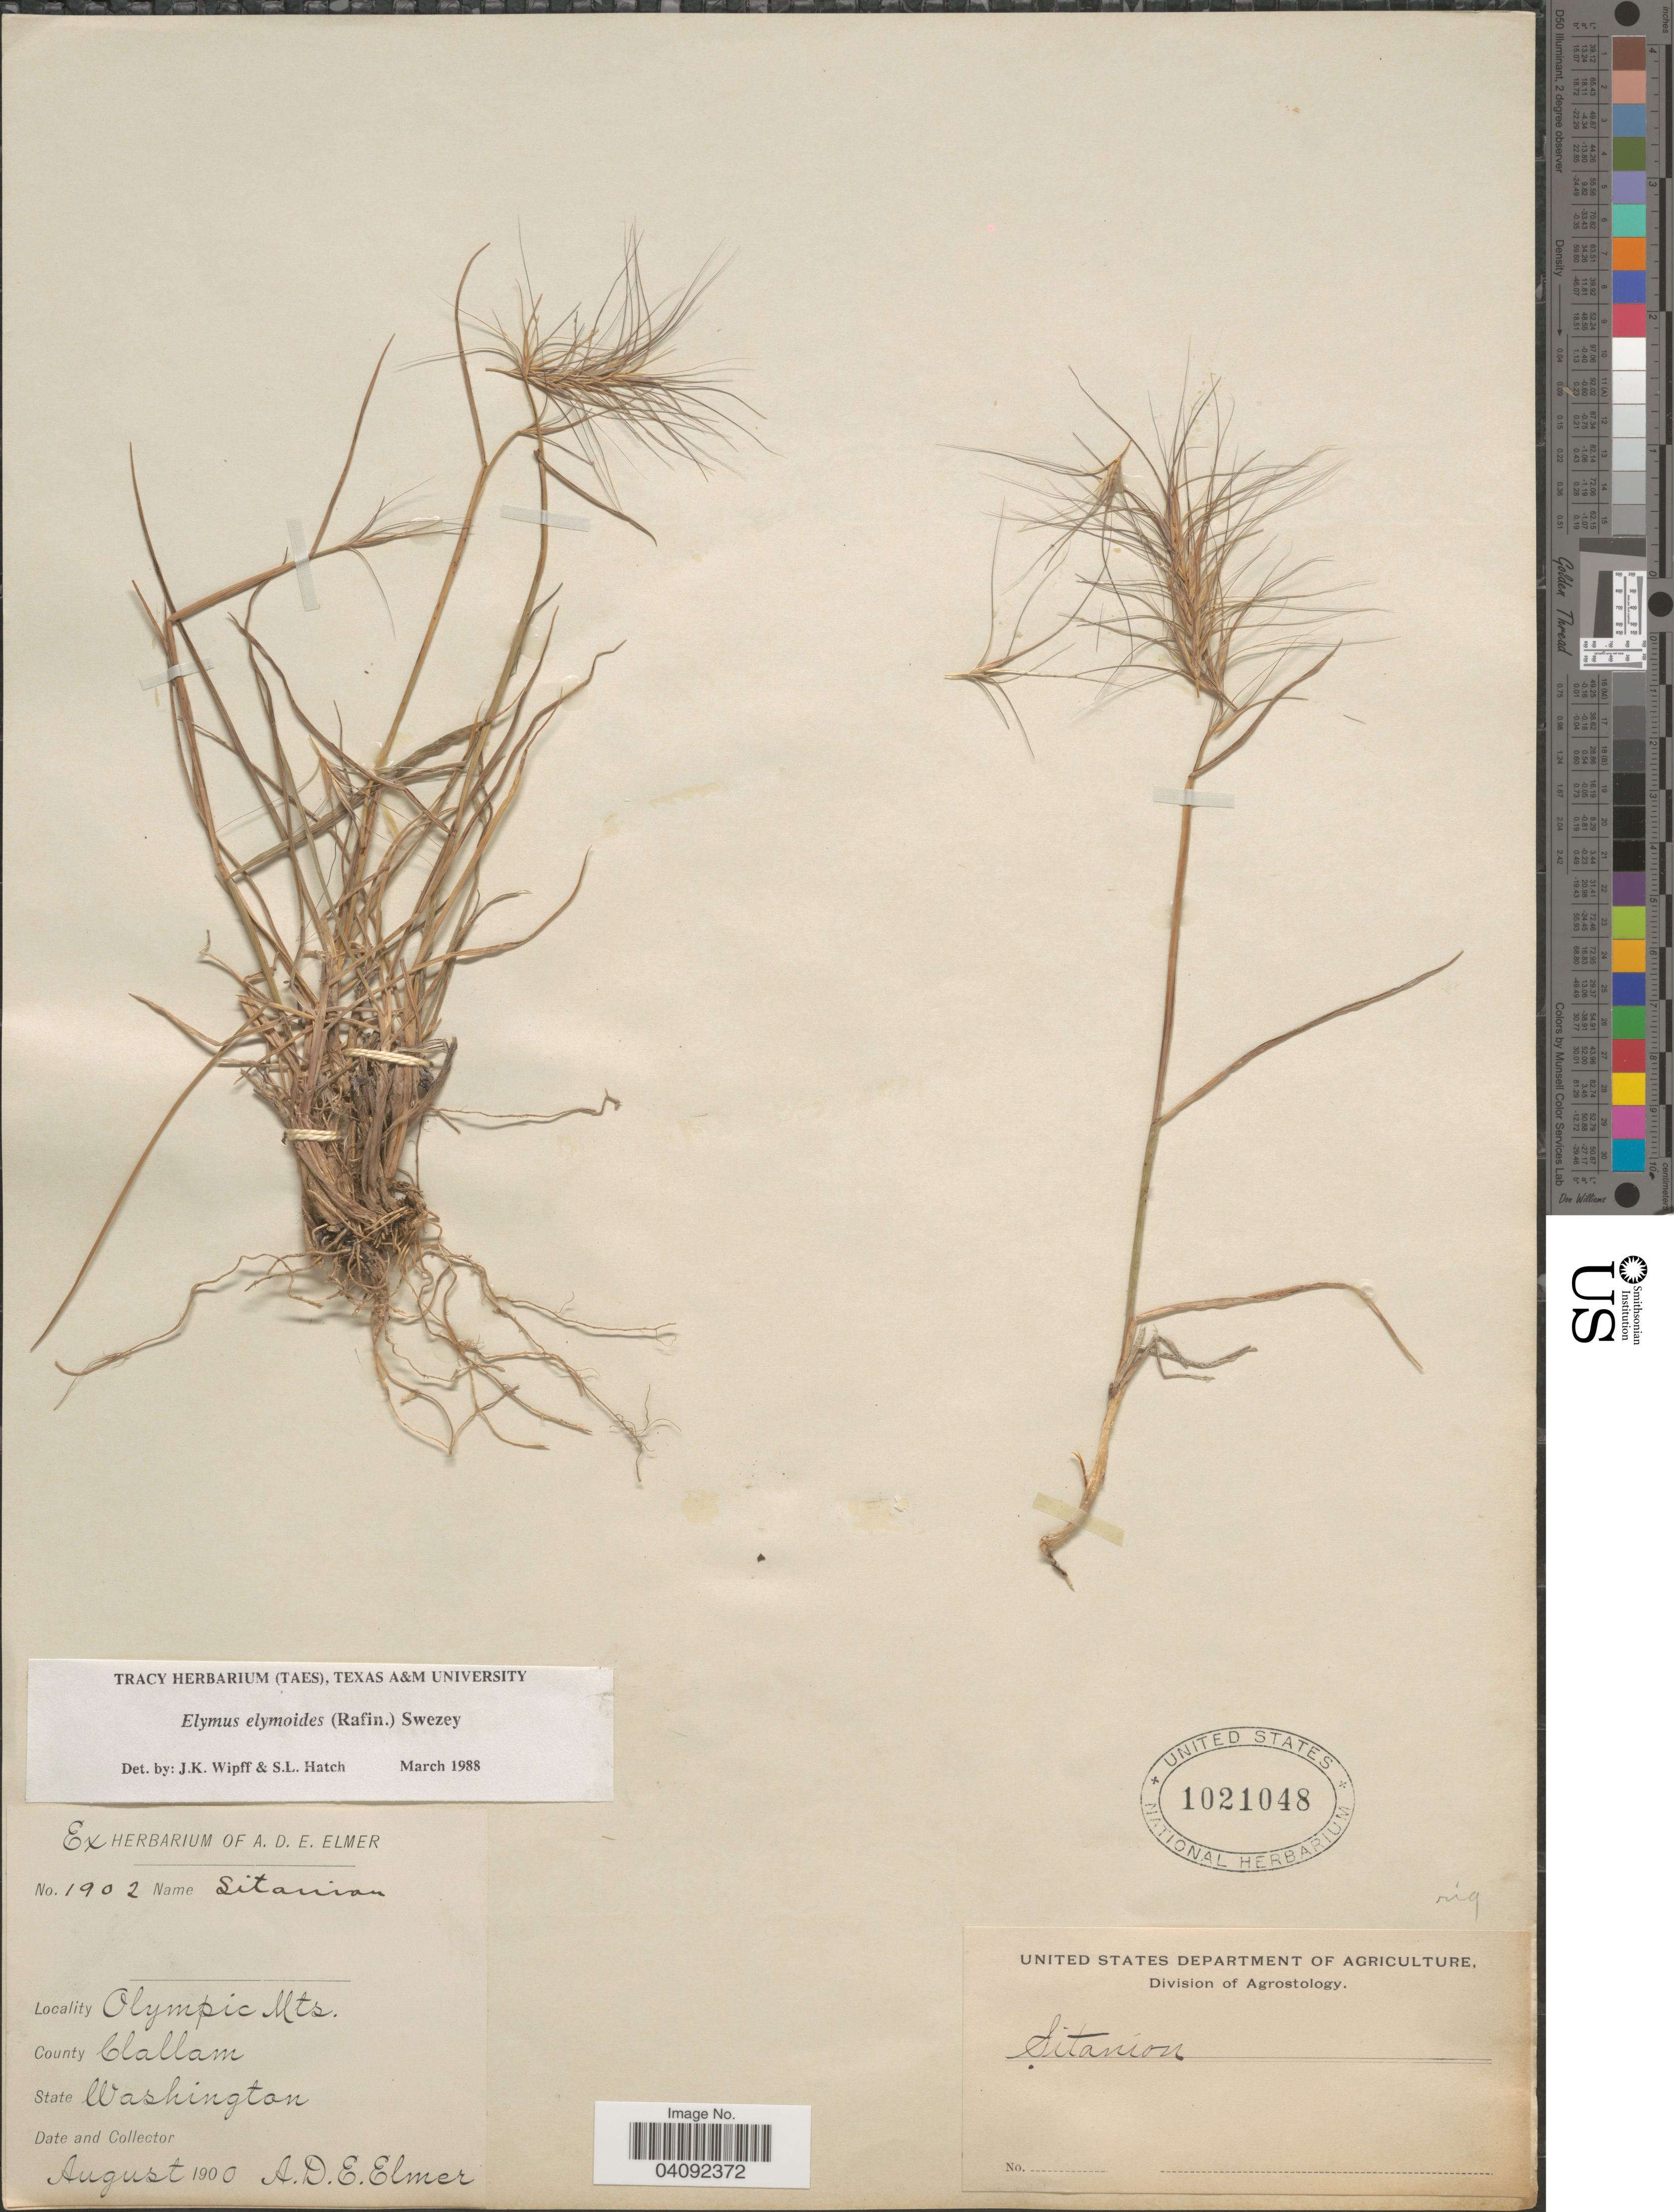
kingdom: Plantae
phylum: Tracheophyta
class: Liliopsida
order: Poales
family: Poaceae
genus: Elymus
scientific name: Elymus elymoides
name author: (Raf.) Swezey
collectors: A. D. E. Elmer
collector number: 1902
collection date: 1900-08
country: United States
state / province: Washington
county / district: Clallam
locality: Olympic Mts. County Clallam.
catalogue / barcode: US 1021048